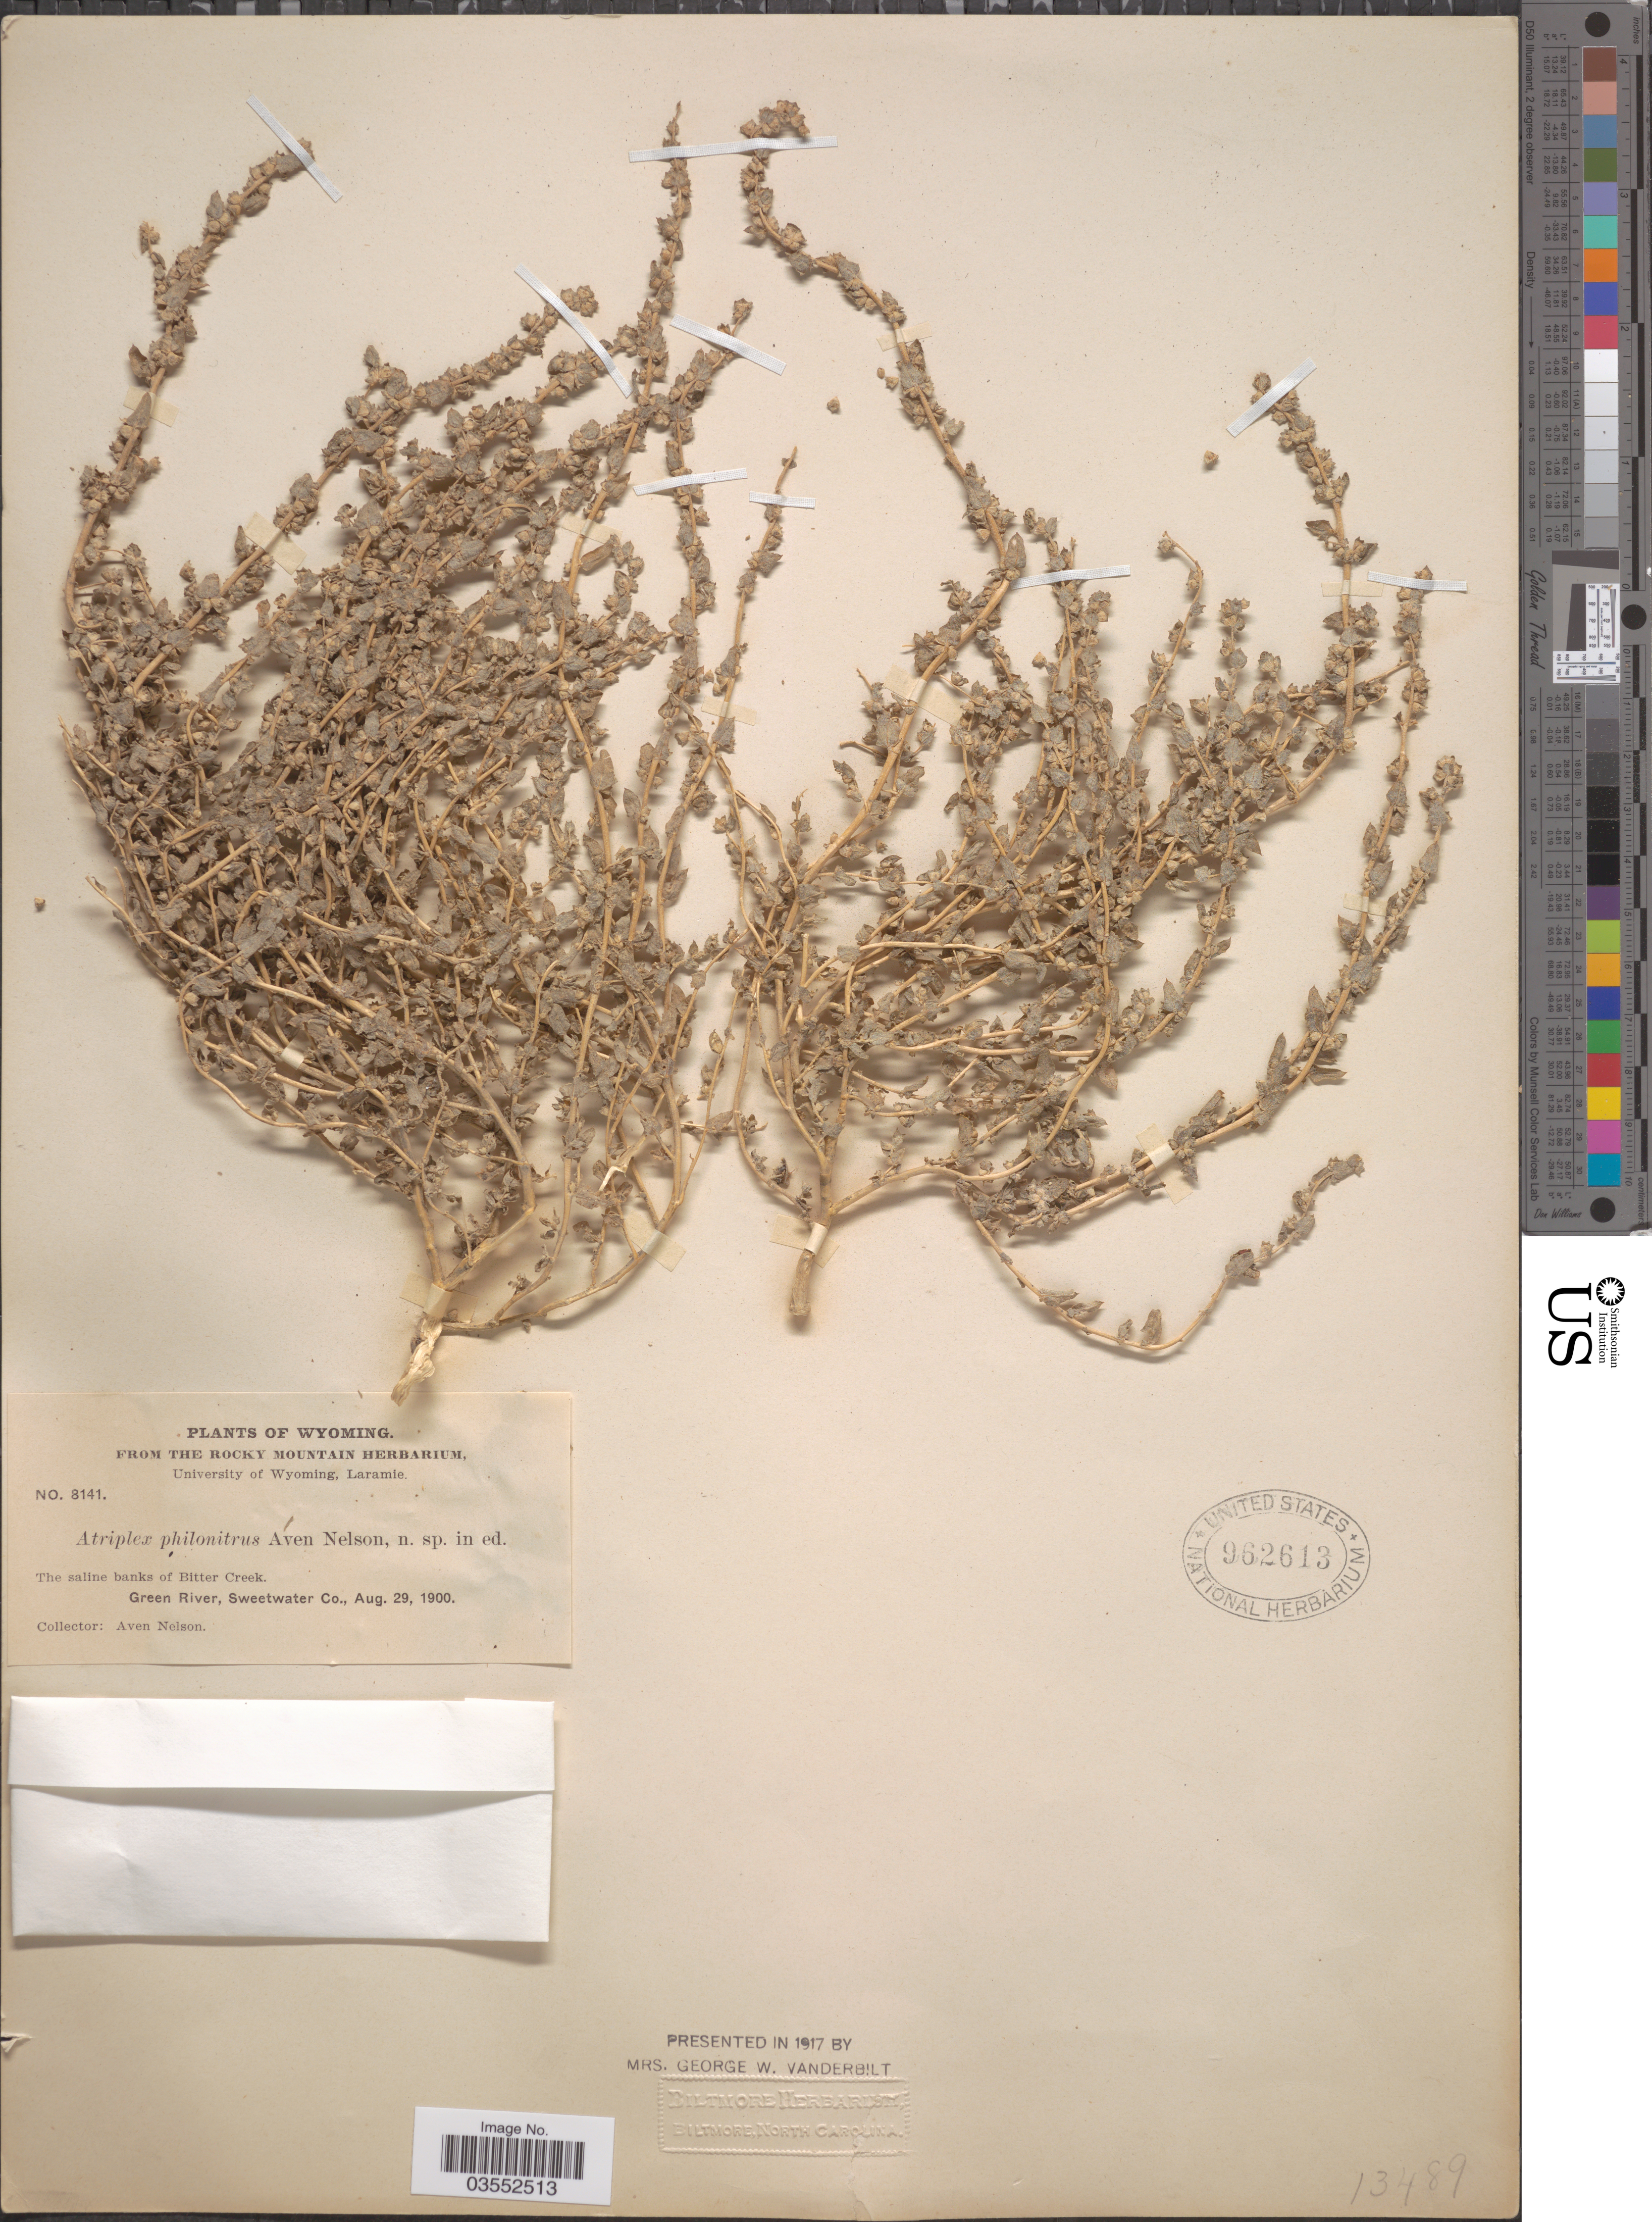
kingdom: Plantae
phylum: Tracheophyta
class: Magnoliopsida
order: Caryophyllales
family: Amaranthaceae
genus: Atriplex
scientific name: Atriplex philonitra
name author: A. Nelson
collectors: A. Nelson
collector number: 8141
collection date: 1900-08-29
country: United States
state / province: Wyoming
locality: The saline banks of Bitter Creek. Green River, Sweetwater Co.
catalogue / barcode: US 962613